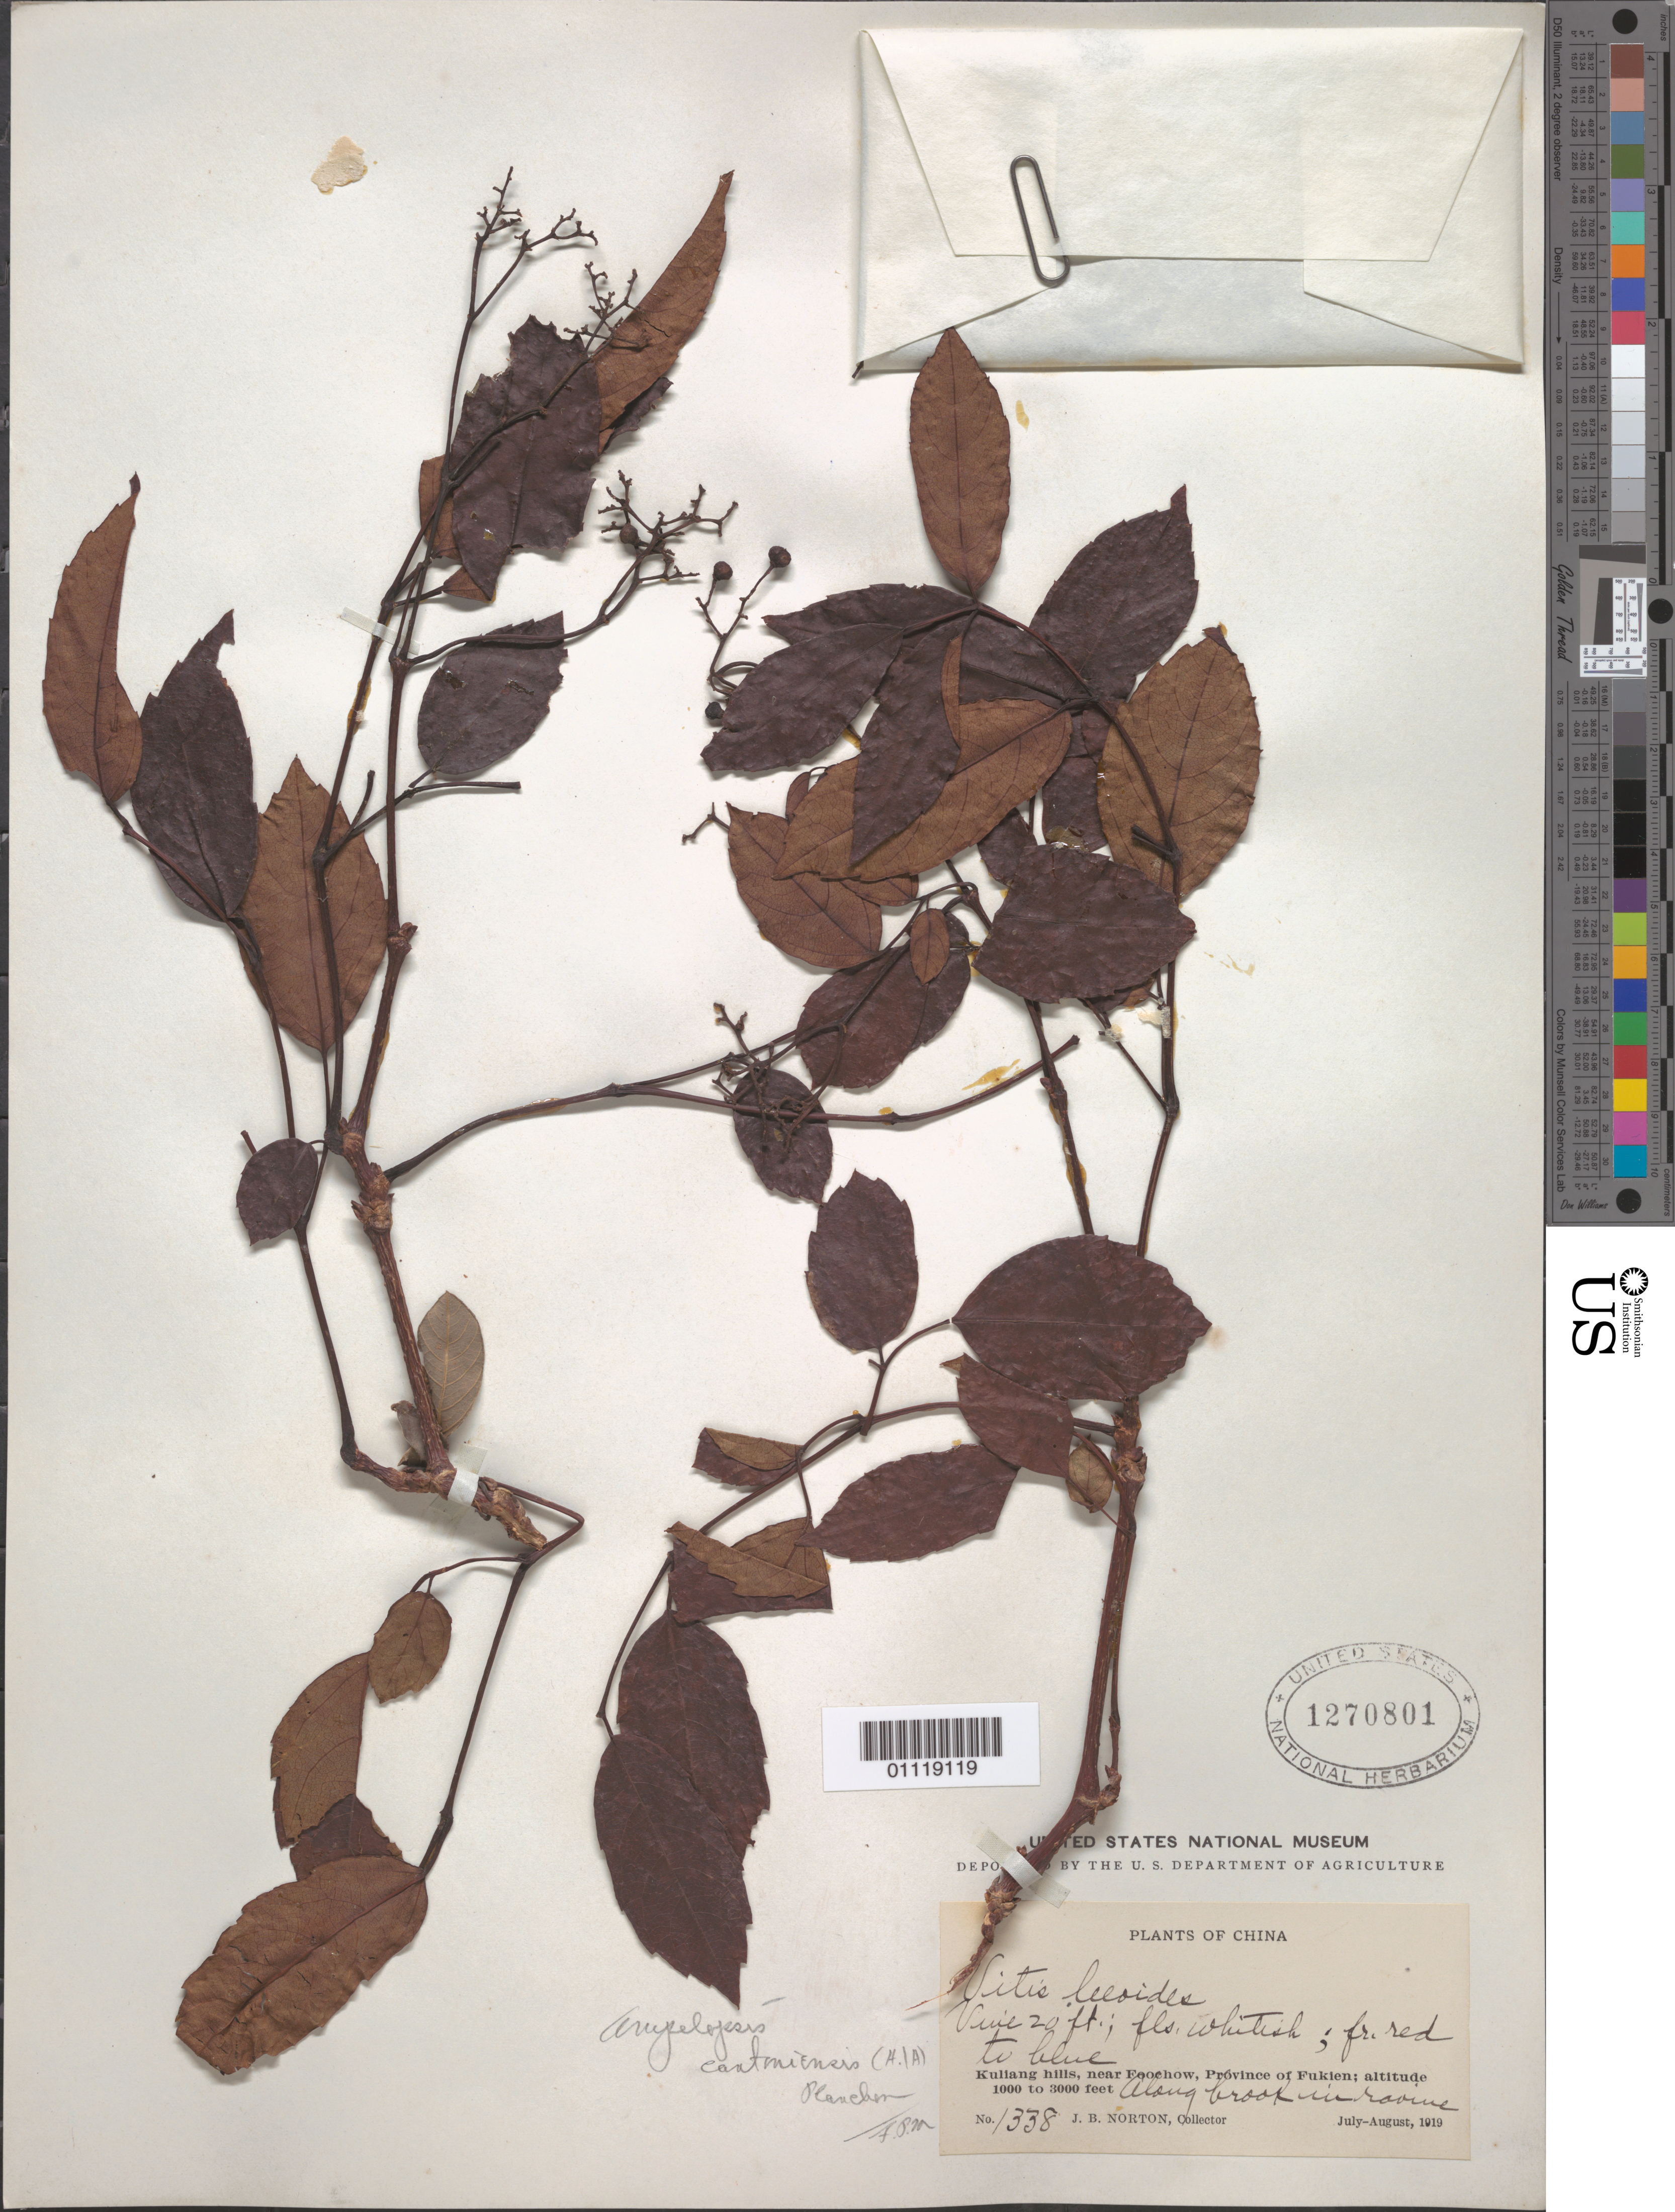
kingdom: Plantae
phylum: Tracheophyta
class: Magnoliopsida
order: Vitales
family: Vitaceae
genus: Ampelopsis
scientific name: Ampelopsis cantoniensis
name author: (W. Hook. & H.J. Arn.) Planch.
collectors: J. B. S. Norton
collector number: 1338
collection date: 1919-07/1919-08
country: China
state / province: Fujian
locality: Kuliang hills, near Foochow.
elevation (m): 305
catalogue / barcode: US 1270801